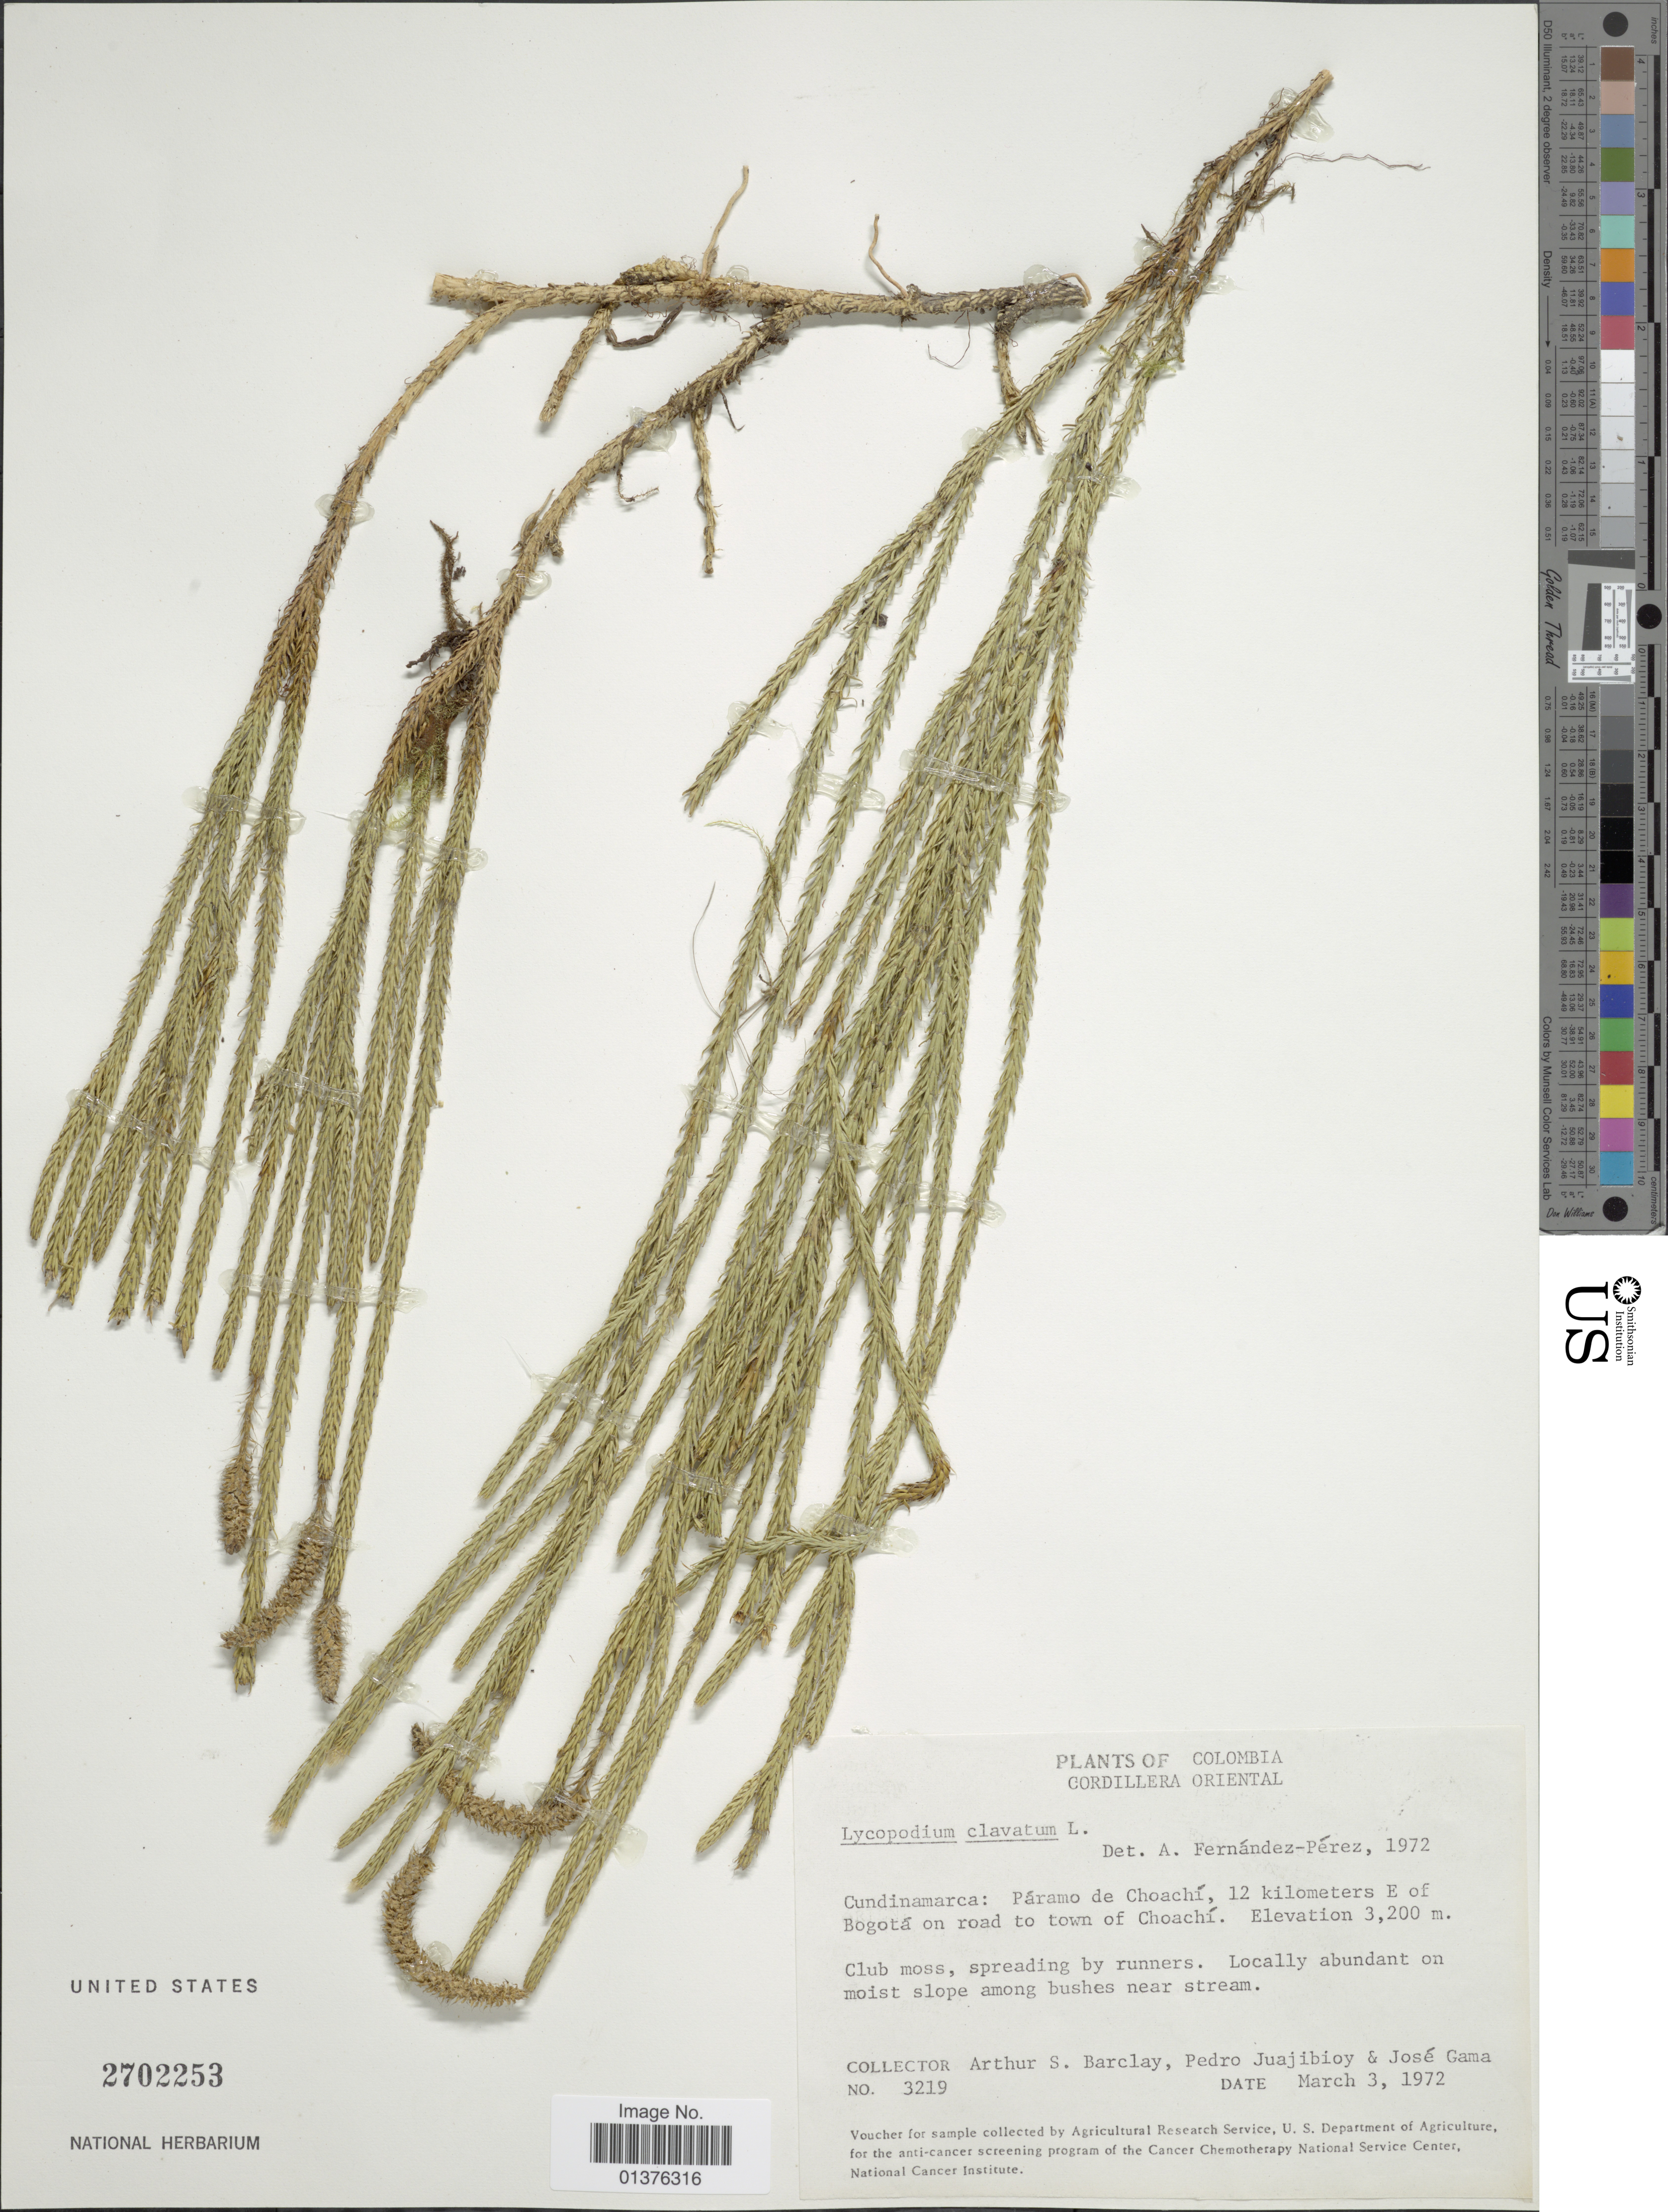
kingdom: Plantae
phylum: Tracheophyta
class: Lycopodiopsida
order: Lycopodiales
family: Lycopodiaceae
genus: Lycopodium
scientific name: Lycopodium clavatum subsp. contiguum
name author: (Klotzsch) B. Øllg.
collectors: A. S. Barclay, P. Juajibioy & J. Gama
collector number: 3219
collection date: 1972-03-03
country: Colombia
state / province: Cundinamarca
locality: Páramo de Choachí, 12km E of Bogota on road to town of Choachí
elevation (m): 3200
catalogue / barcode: US 2702253